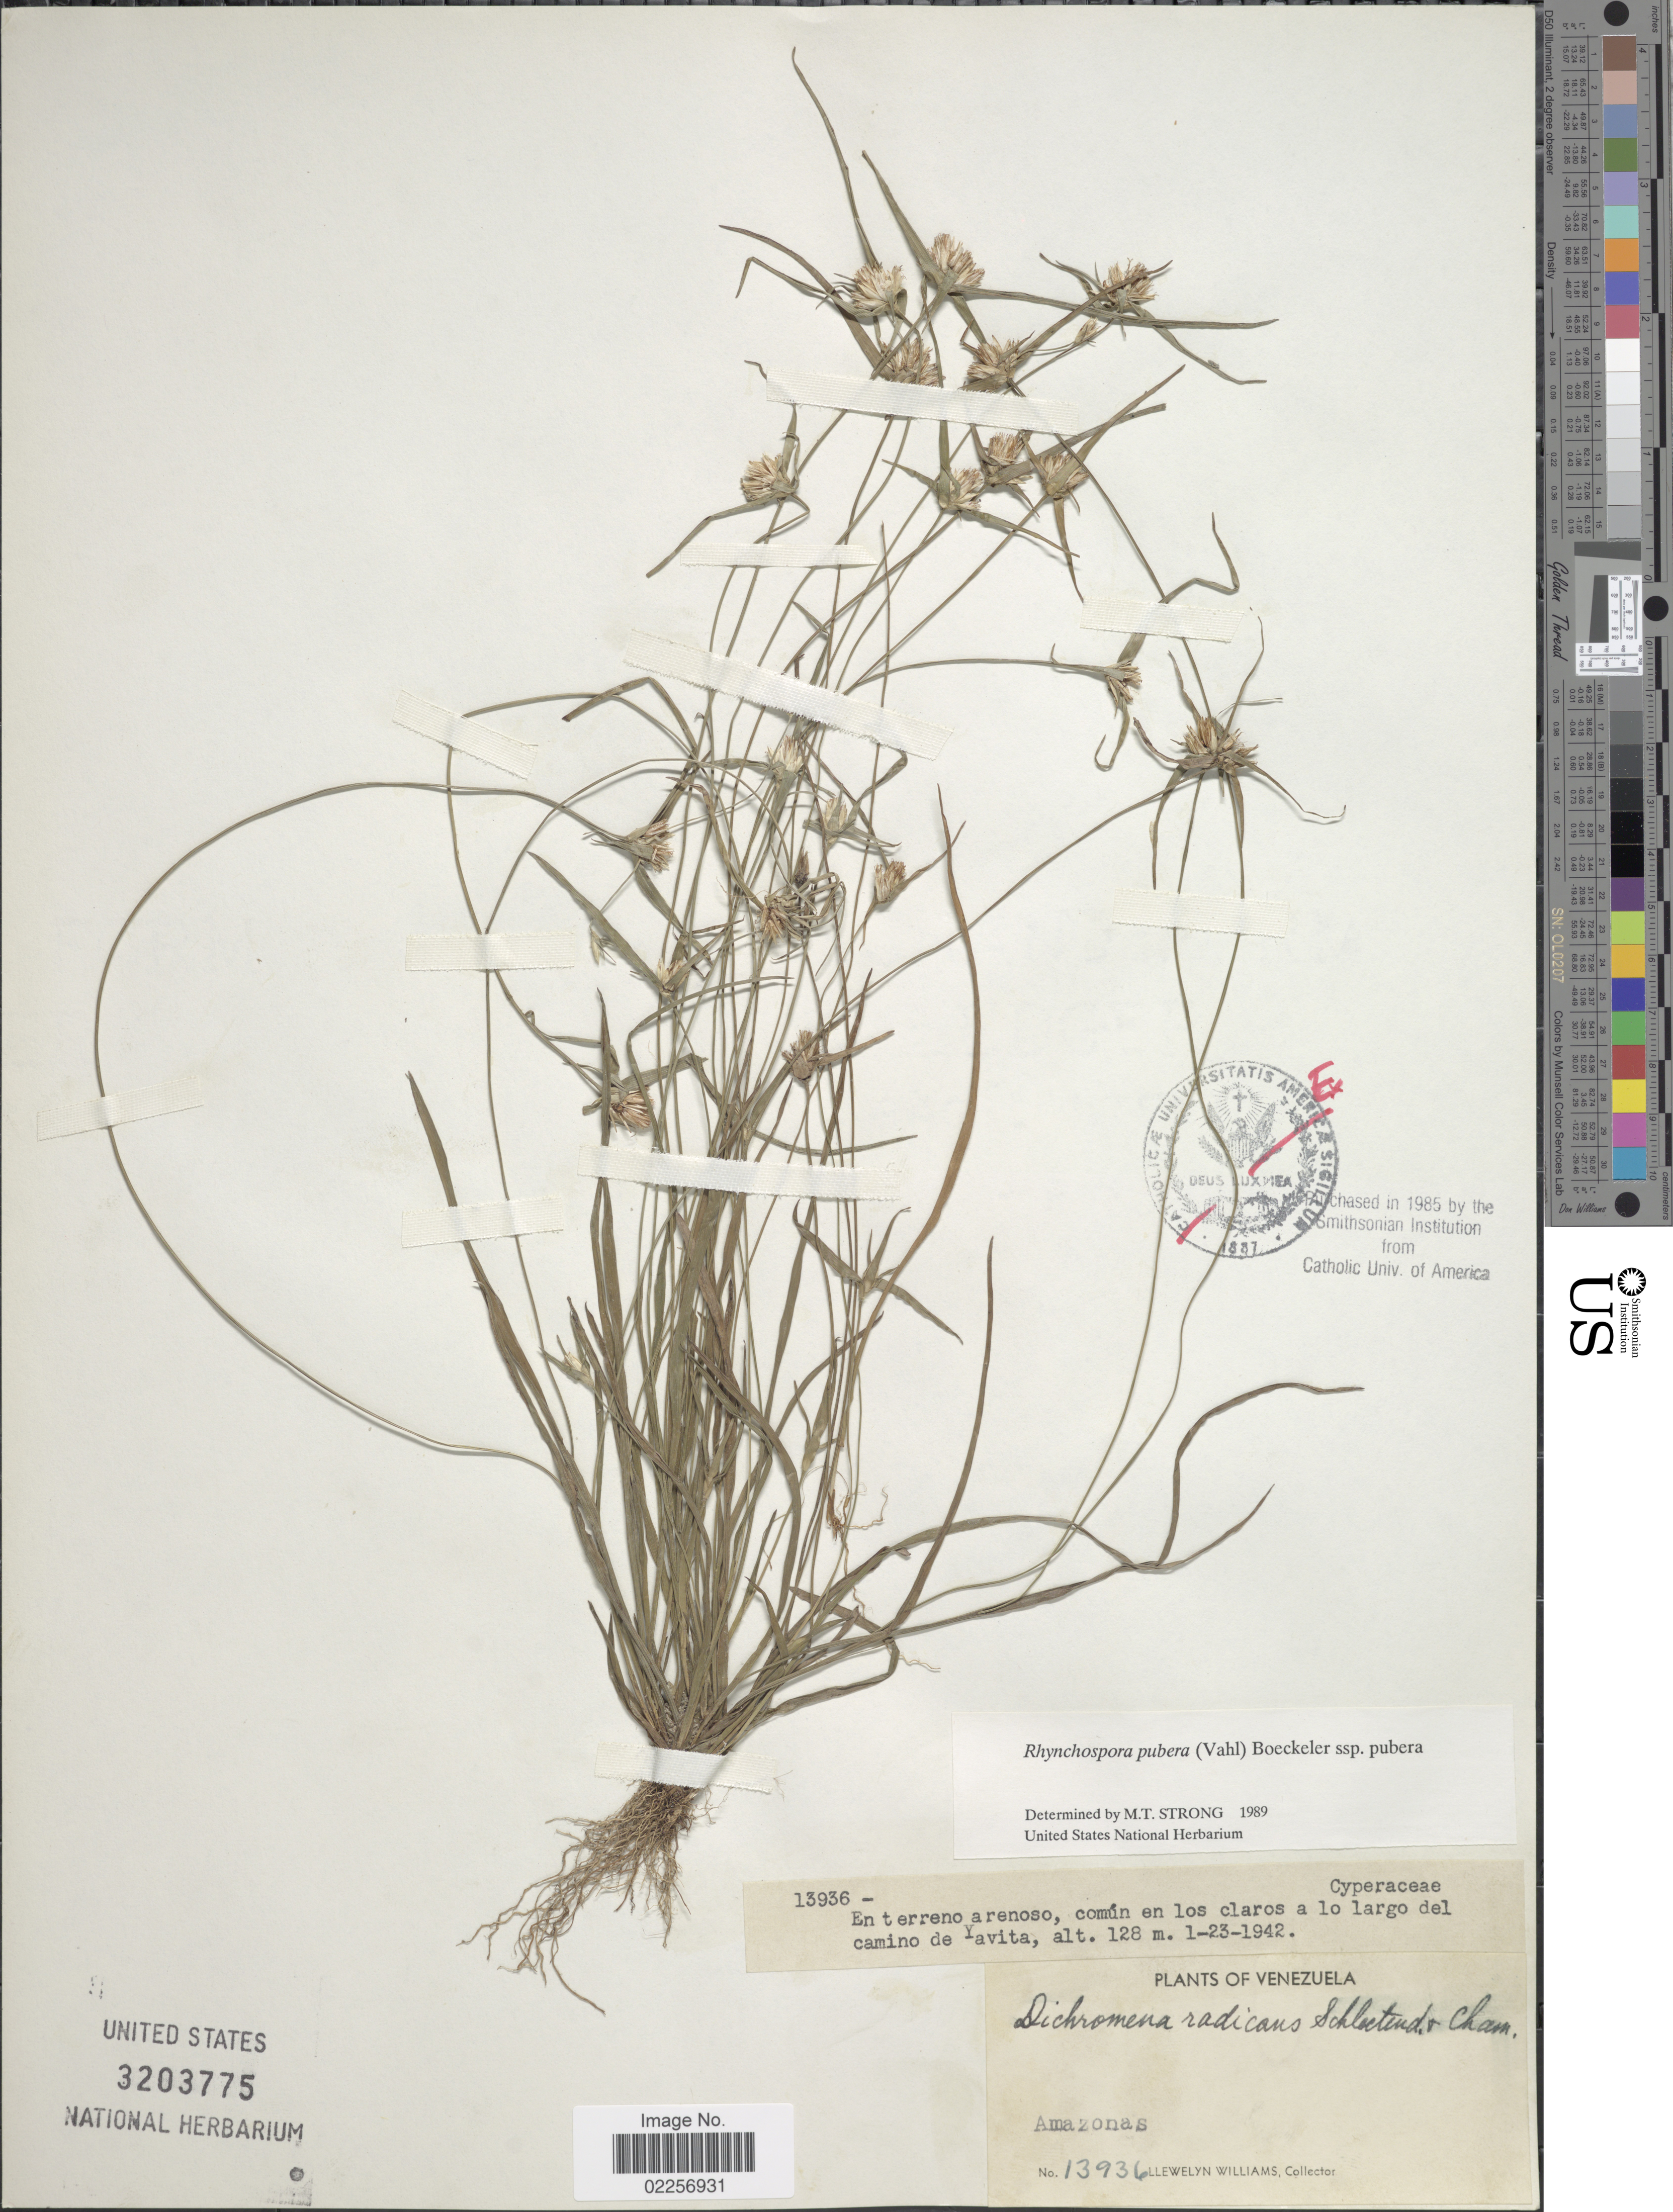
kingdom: Plantae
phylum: Tracheophyta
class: Liliopsida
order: Poales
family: Cyperaceae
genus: Rhynchospora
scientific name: Rhynchospora pubera subsp. pubera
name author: (Vahl) Boeckeler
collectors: Ll. Williams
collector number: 13936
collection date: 1942-01-23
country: Venezuela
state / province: Amazonas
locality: En terreno arenoso, comun en los claros a lo largo del camino de Yavita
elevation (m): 128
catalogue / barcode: US 3203775